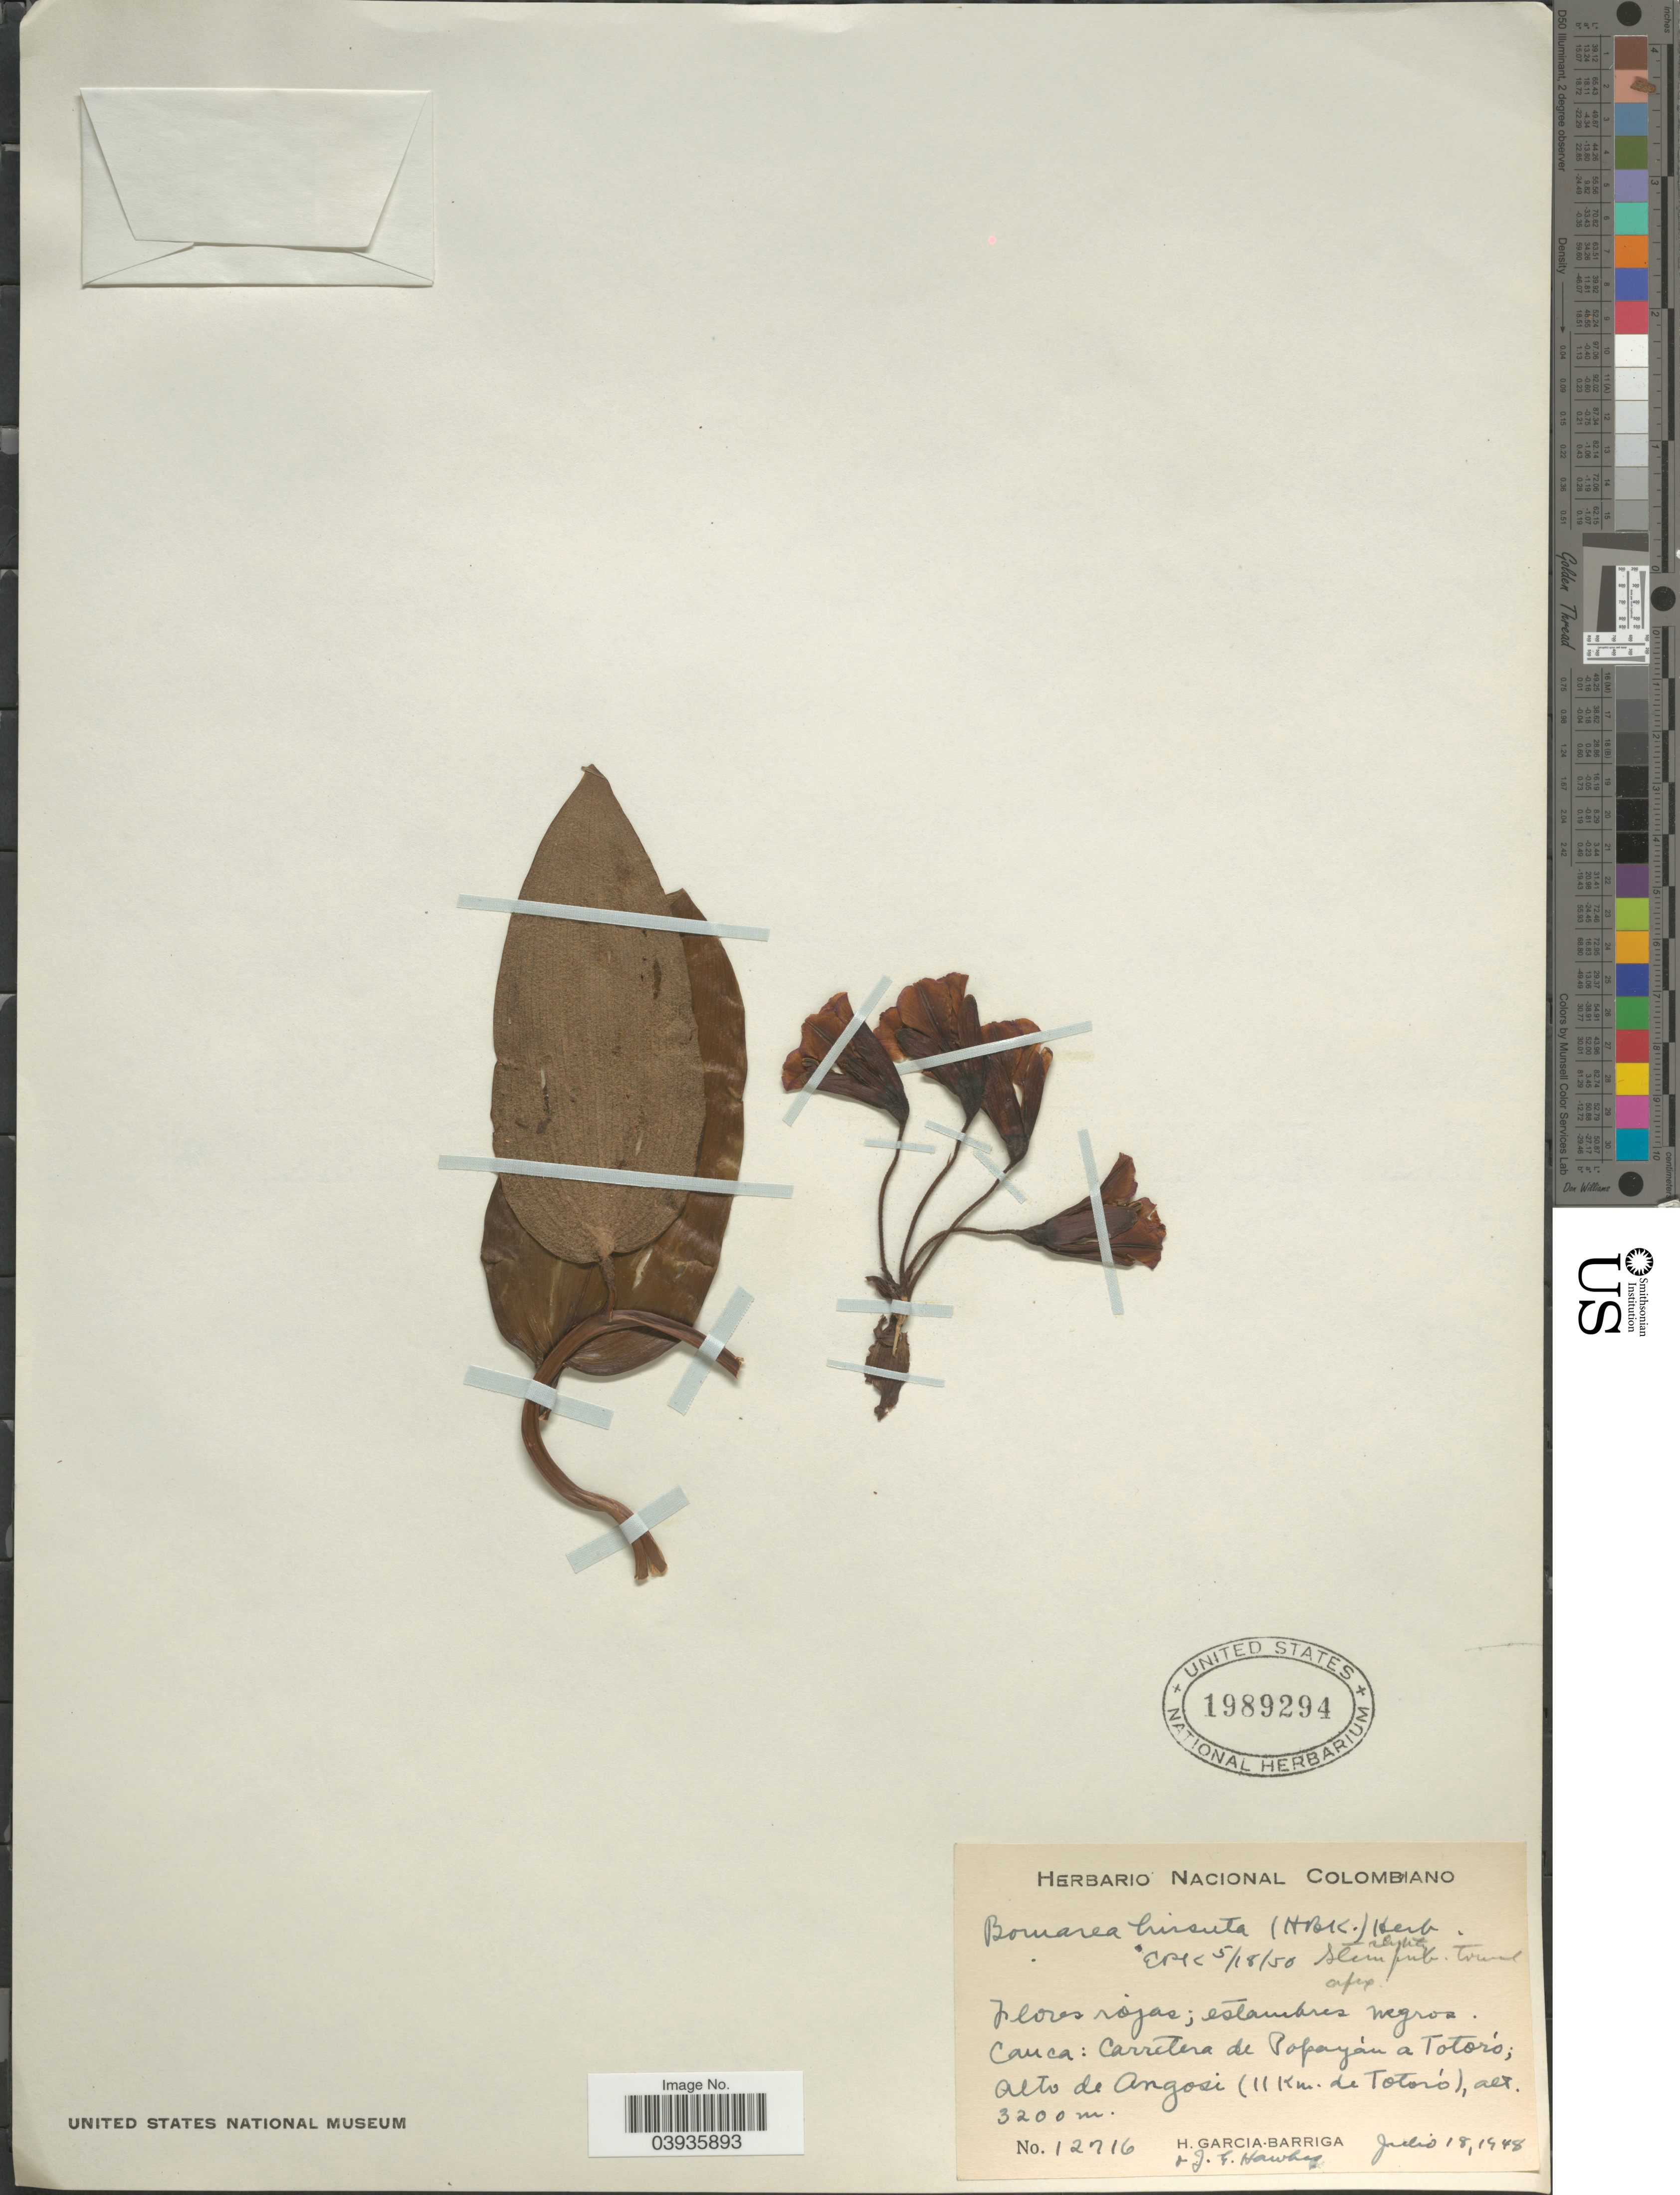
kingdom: Plantae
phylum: Tracheophyta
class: Liliopsida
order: Liliales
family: Alstroemeriaceae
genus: Bomarea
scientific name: Bomarea hirsuta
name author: (Kunth) Herb.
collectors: H. García Barriga & J. Hawkes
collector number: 12716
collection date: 1948-07-18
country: Colombia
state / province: Cauca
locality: Carretera de Popayán a Totoró; Alto de Angosi (11 Km. de Totoró).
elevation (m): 3200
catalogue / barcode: US 1989294